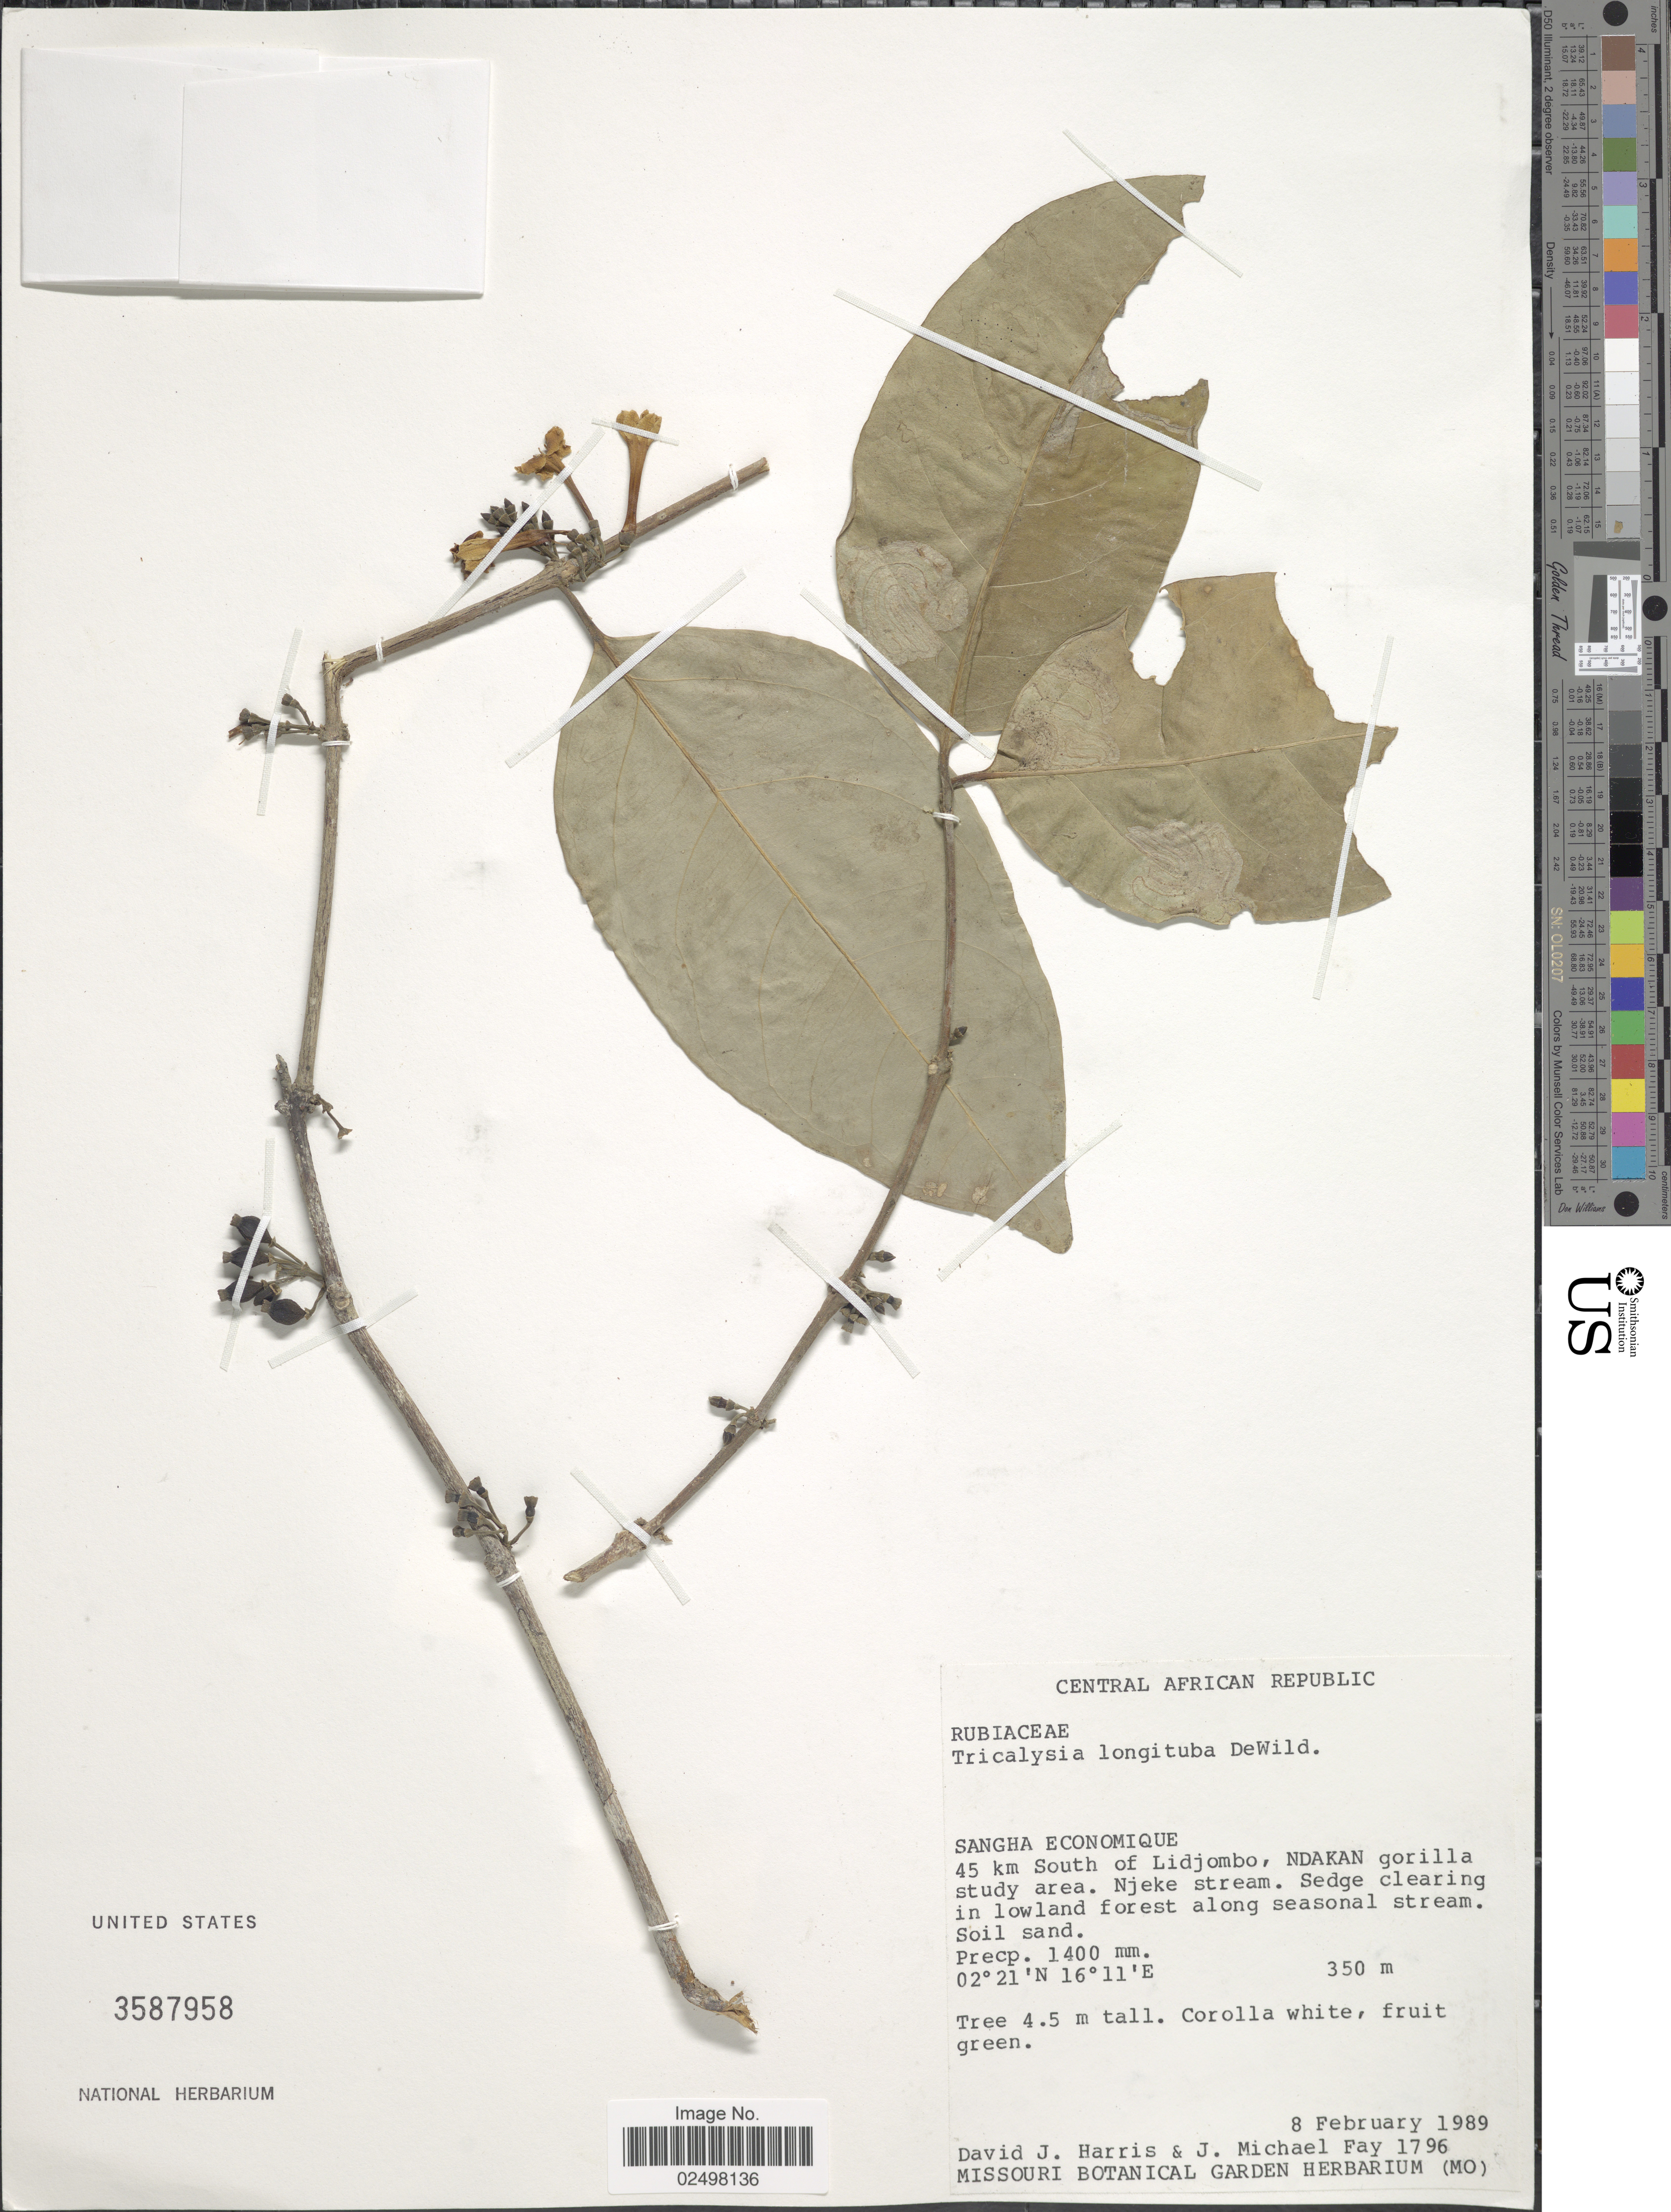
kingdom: Plantae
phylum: Tracheophyta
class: Magnoliopsida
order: Gentianales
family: Rubiaceae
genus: Tricalysia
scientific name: Tricalysia longituba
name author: De Wild.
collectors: D. J. Harris & J. M. Fay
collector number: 1796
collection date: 1989-02-08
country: Congo, Republic of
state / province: Sangha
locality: Central African Republic, Sangha Economique, 45 km South of Lidjombo, Ndakan gorilla study area, Njeke stream, sedge clearing in lowland forest along seasonal stream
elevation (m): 350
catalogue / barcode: US 3587958